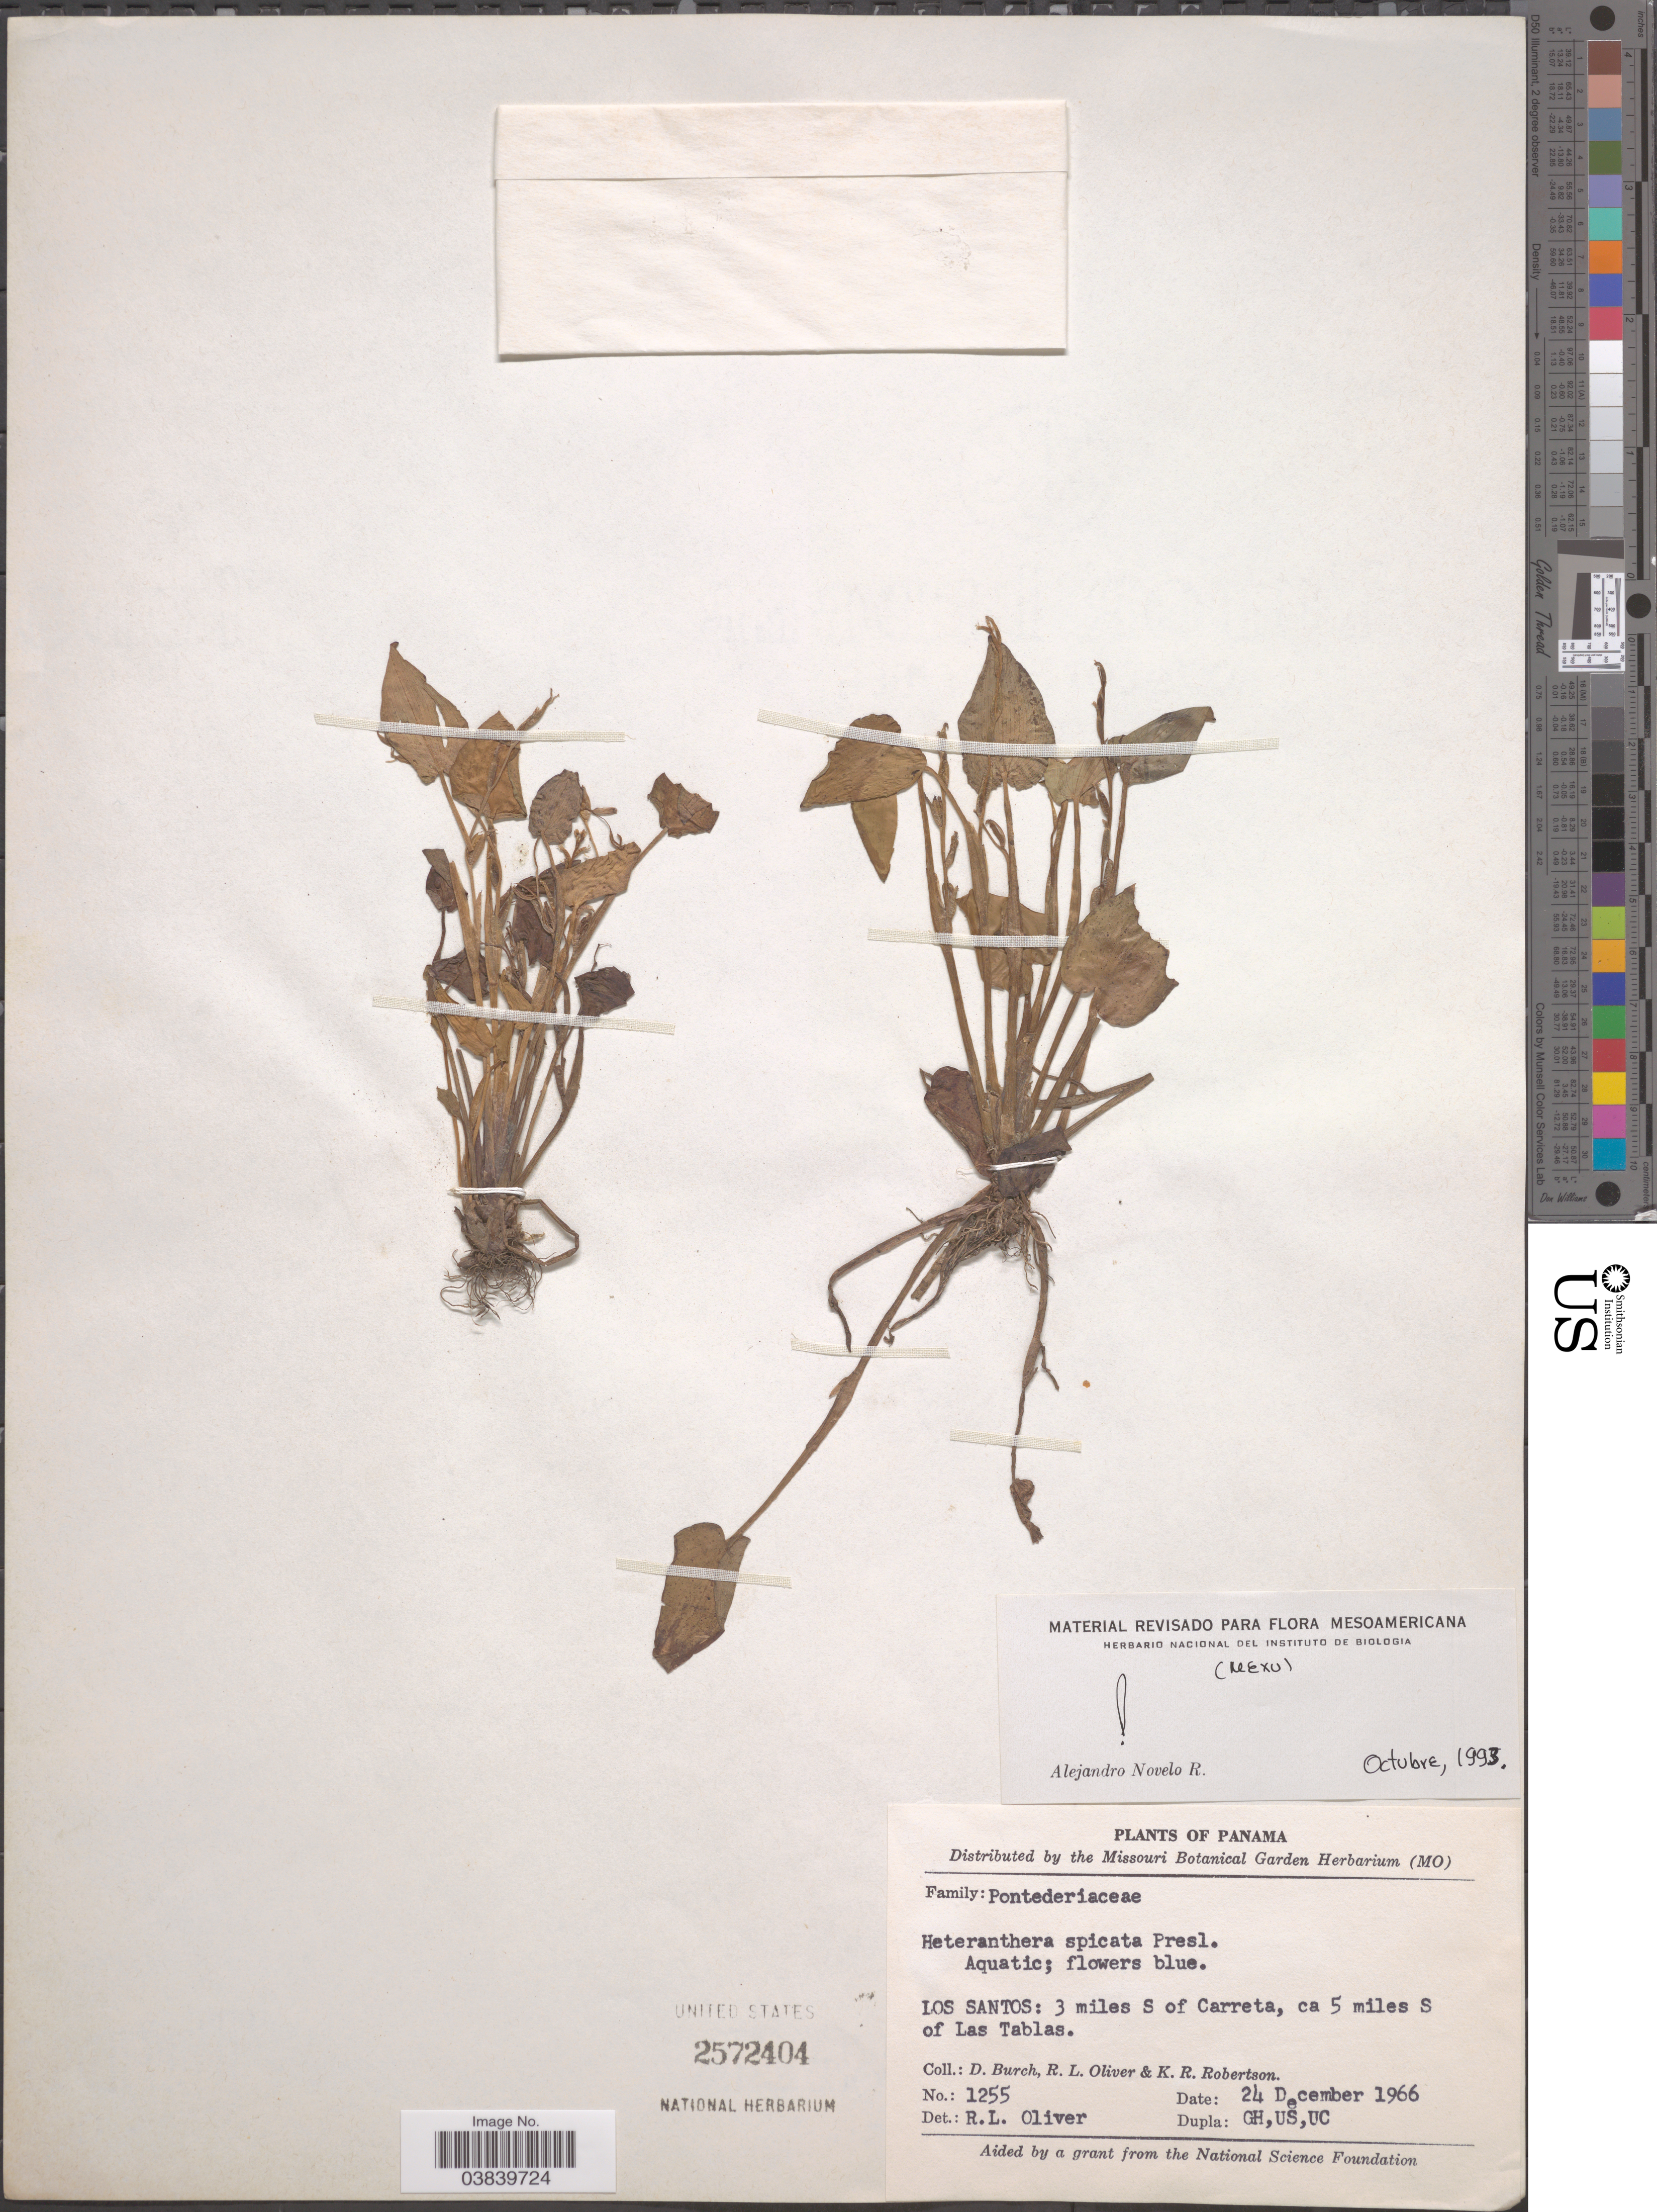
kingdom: Plantae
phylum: Tracheophyta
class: Liliopsida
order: Commelinales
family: Pontederiaceae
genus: Heteranthera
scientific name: Heteranthera spicata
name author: C. Presl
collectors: D. Burch, R. Oliver & K. Robertson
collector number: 1255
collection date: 1966-12-24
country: Panama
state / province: Los Santos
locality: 3 miles S of Carreta, ca 5 miles S of Las Tablas.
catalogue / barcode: US 2572404